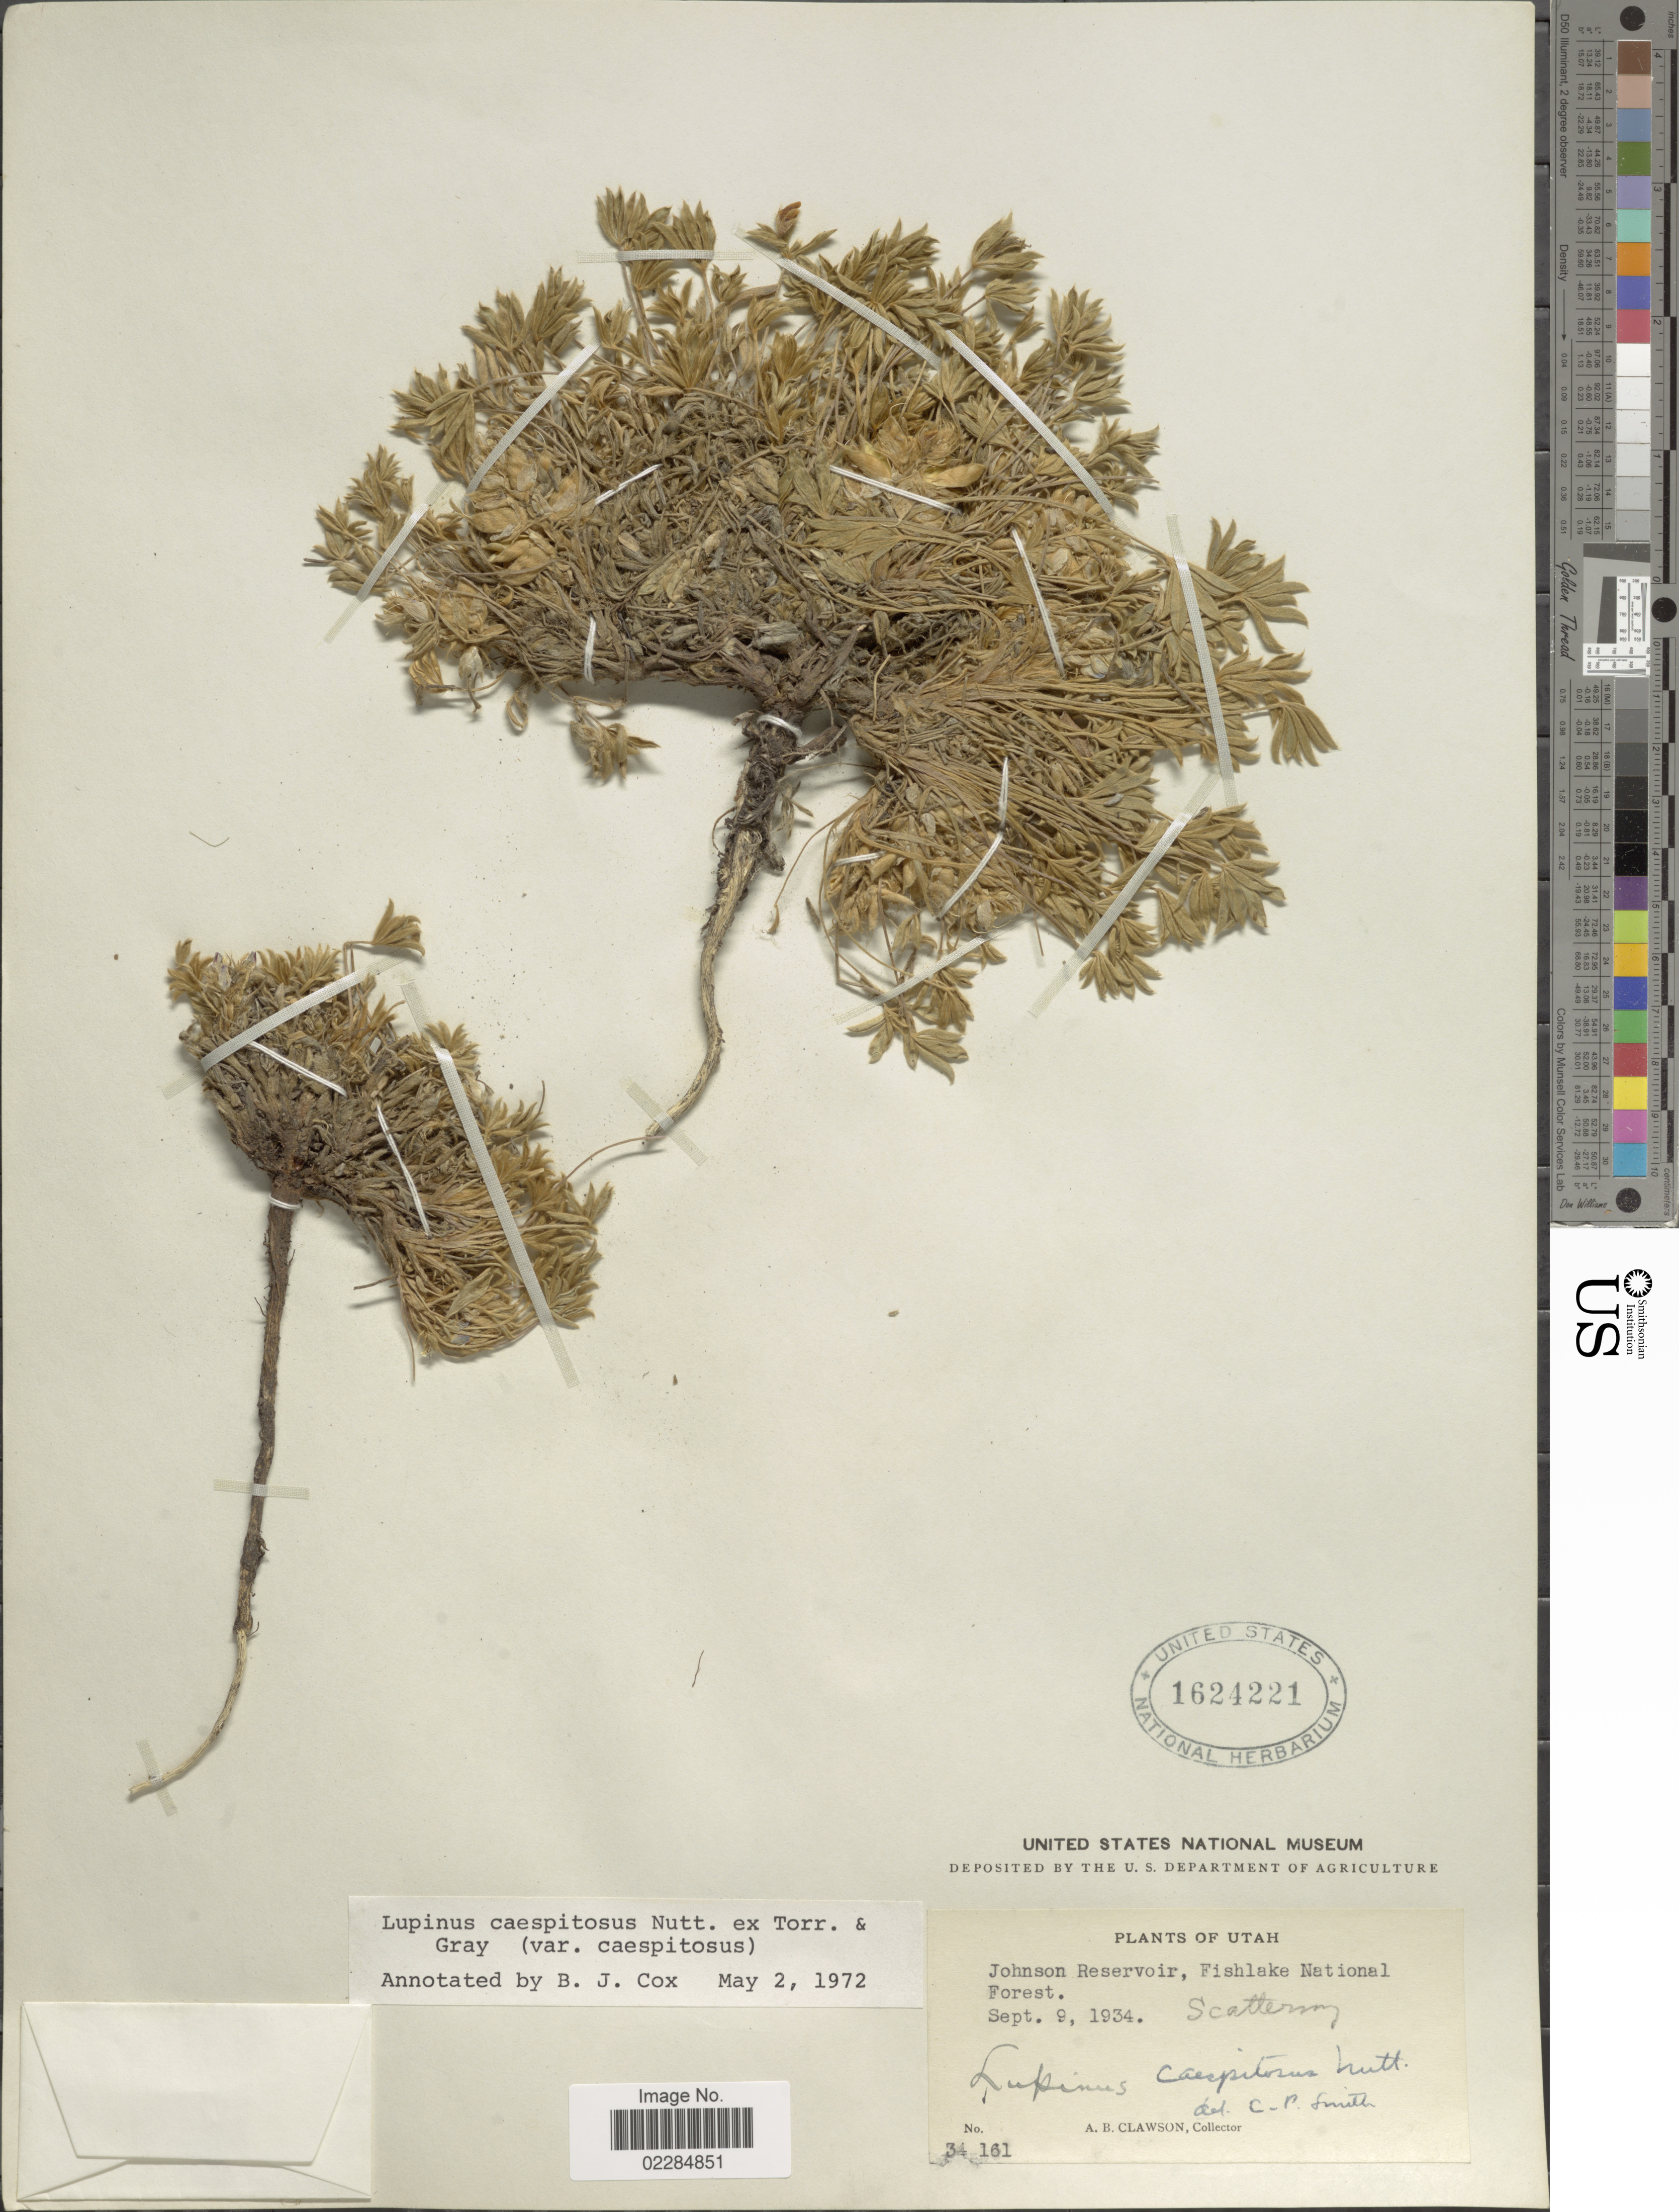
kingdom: Plantae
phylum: Tracheophyta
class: Magnoliopsida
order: Fabales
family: Fabaceae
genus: Lupinus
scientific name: Lupinus caespitosus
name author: Nutt.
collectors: A. Clawson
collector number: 34161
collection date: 1934-09-09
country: United States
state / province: Utah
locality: Johnson Reservoir, Rishlake National Forest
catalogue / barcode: US 1624221